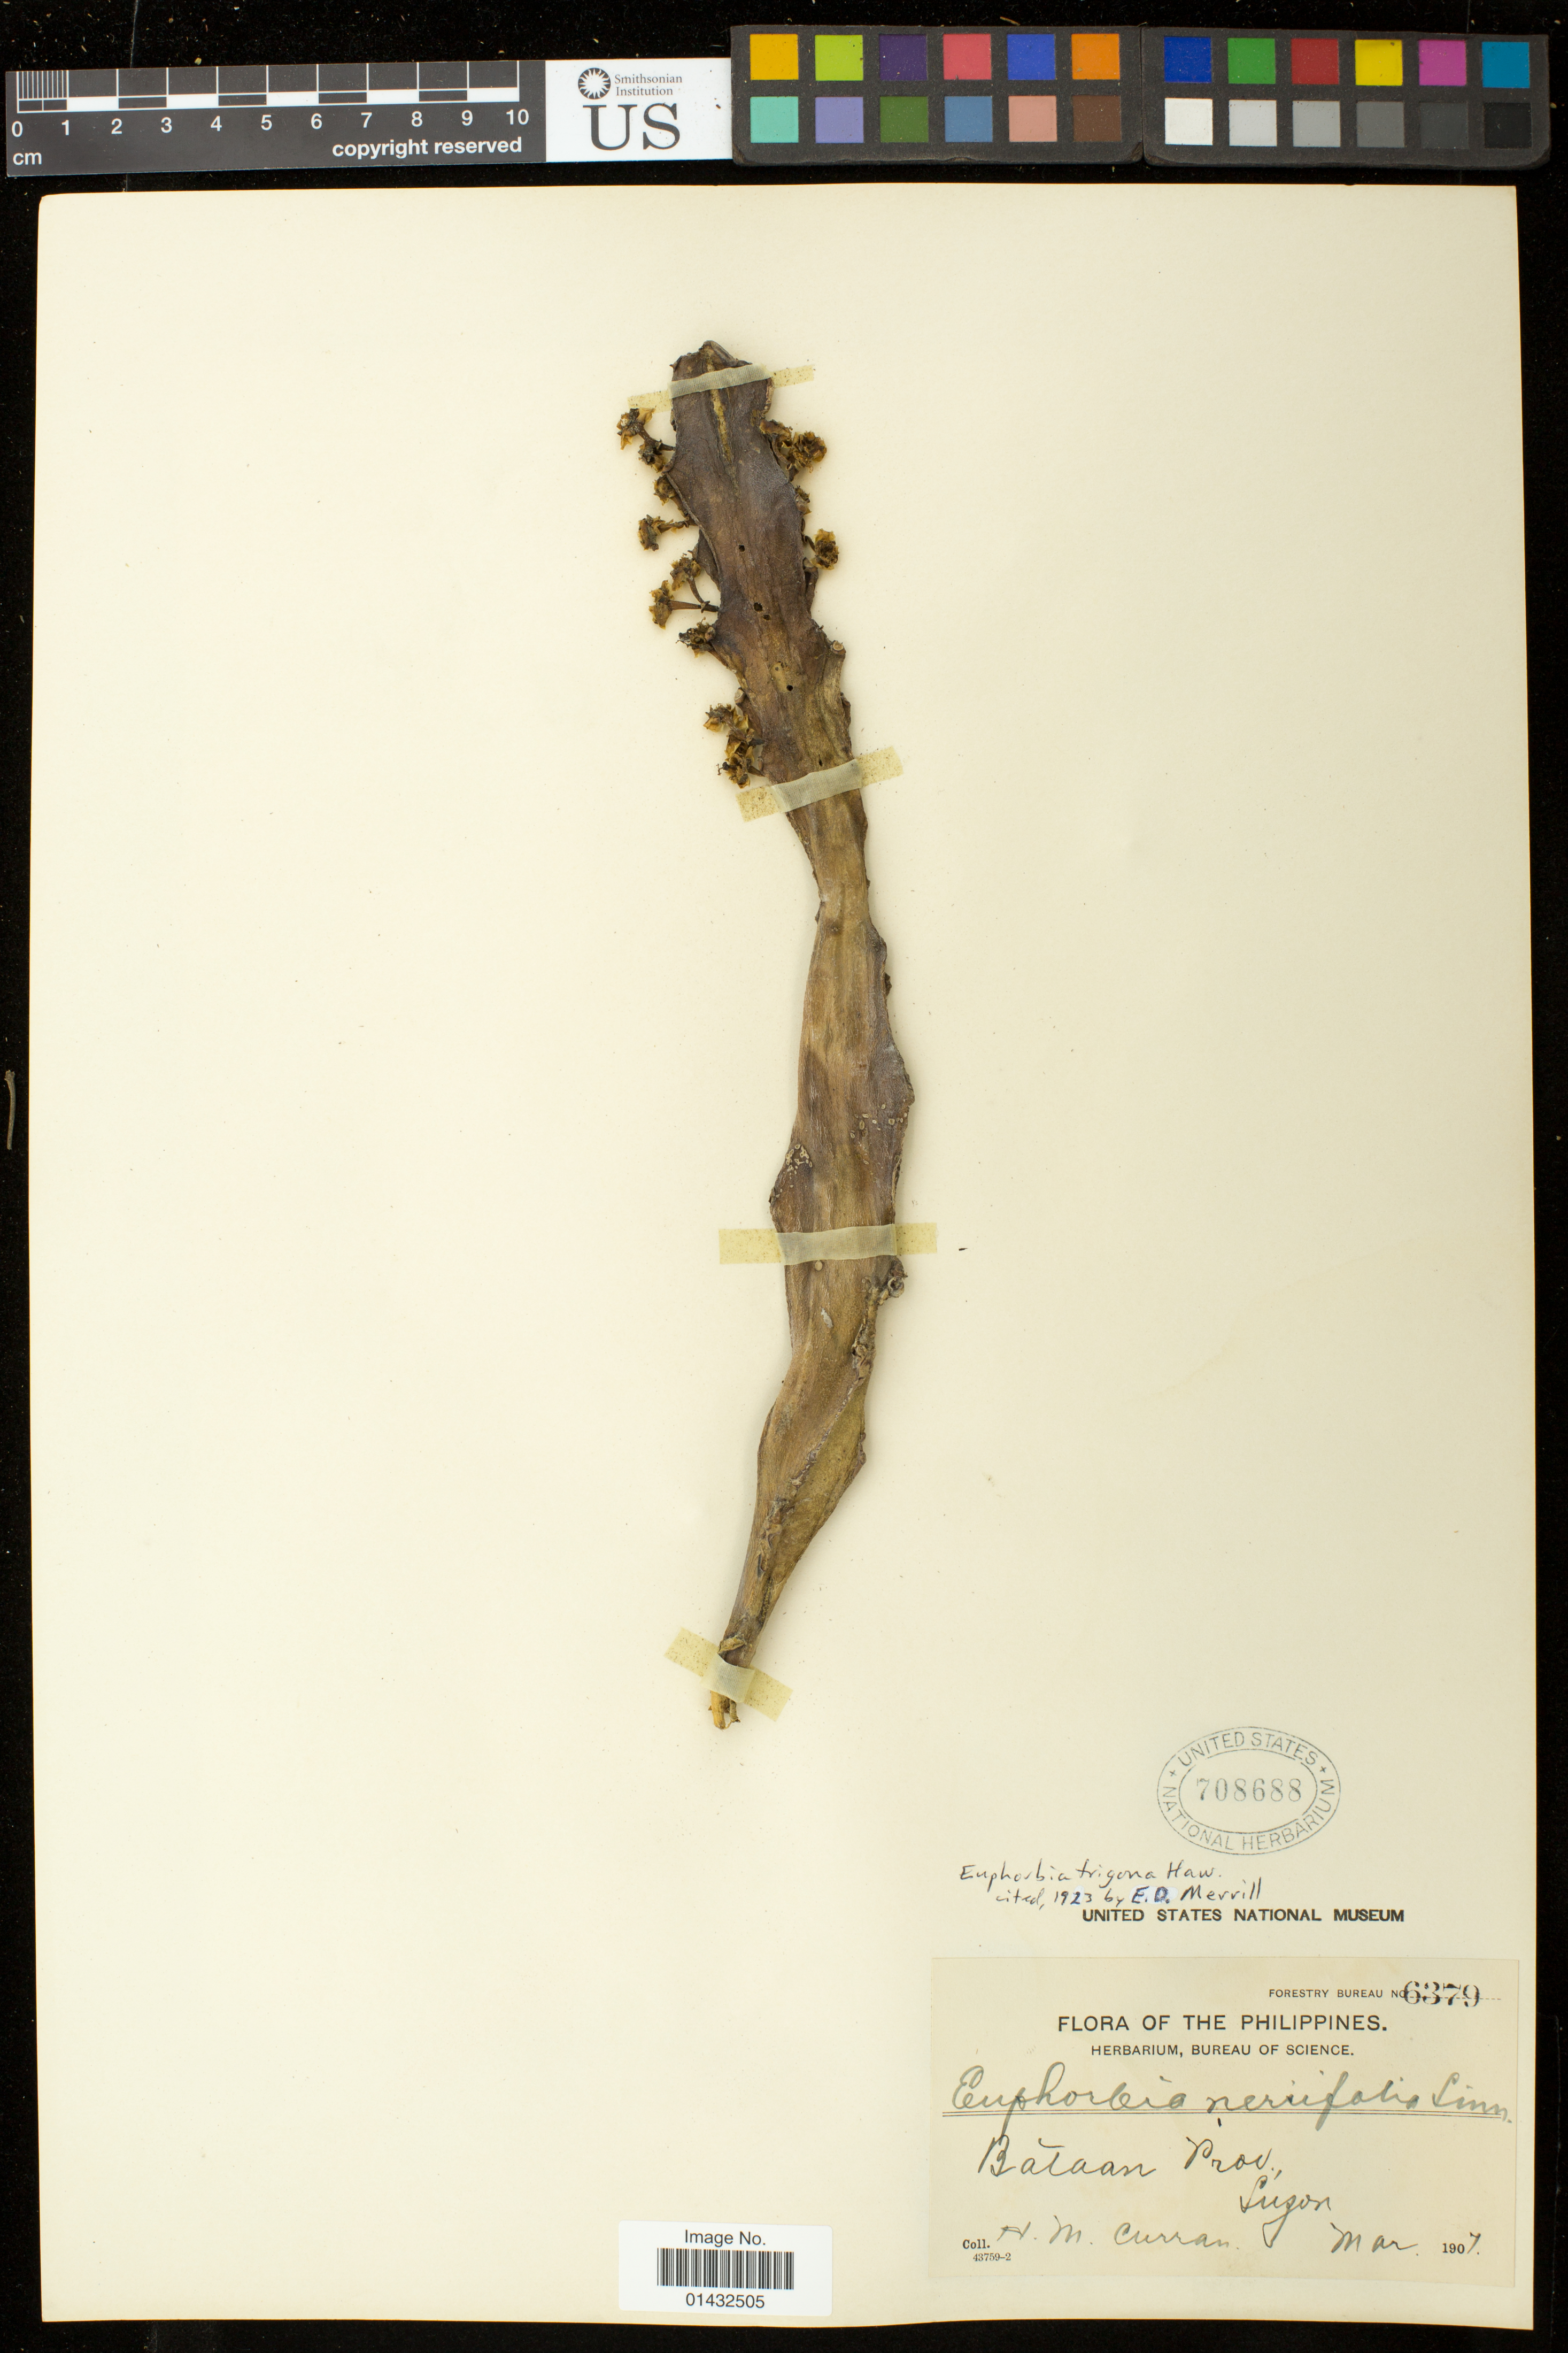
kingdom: Plantae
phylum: Tracheophyta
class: Magnoliopsida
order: Malpighiales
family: Euphorbiaceae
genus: Euphorbia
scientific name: Euphorbia trigona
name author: Mill.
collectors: H. M. Curran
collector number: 6379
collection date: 1907-03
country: Philippines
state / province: Central Luzon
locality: Bataan Prov.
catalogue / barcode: US 708688